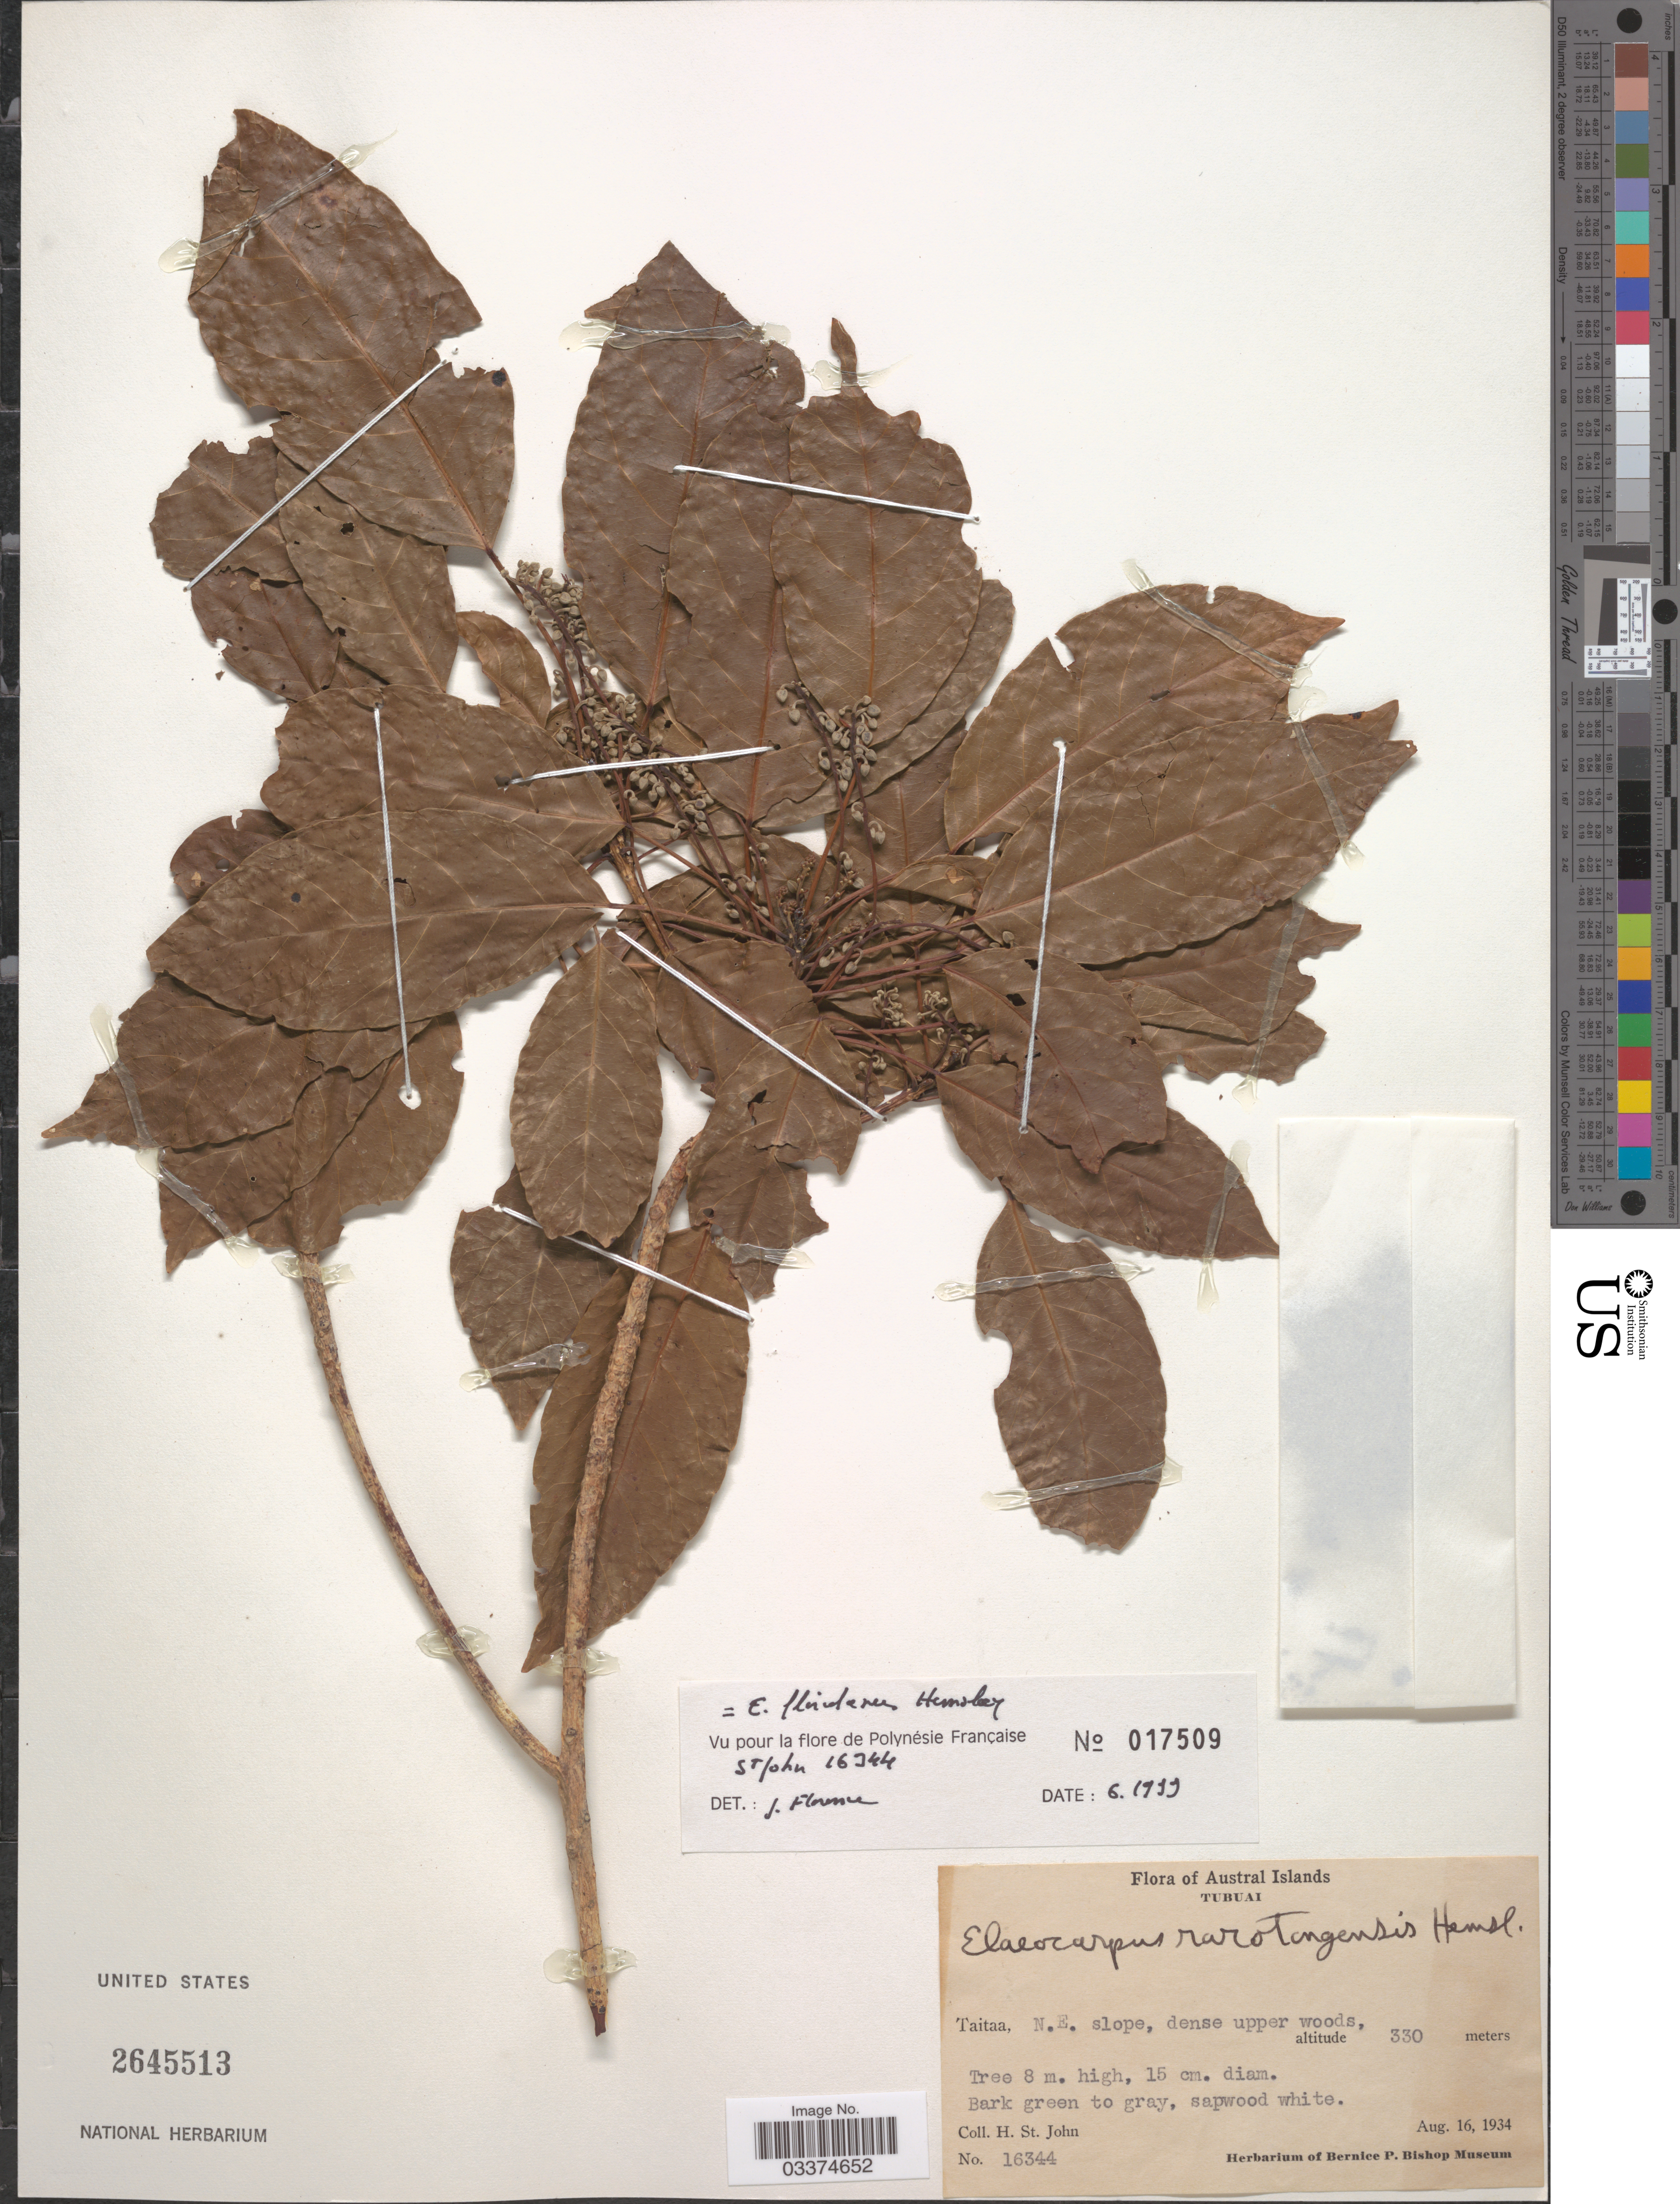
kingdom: Plantae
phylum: Tracheophyta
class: Magnoliopsida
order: Oxalidales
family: Elaeocarpaceae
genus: Elaeocarpus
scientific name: Elaeocarpus rarotongensis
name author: Hemsl.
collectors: H. St. John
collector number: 16344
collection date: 1934-08-16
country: French Polynesia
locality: Austral Islands, Tubuai, Taitaa, N.E. slope, dense upper woods.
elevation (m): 330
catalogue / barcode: US 2645513